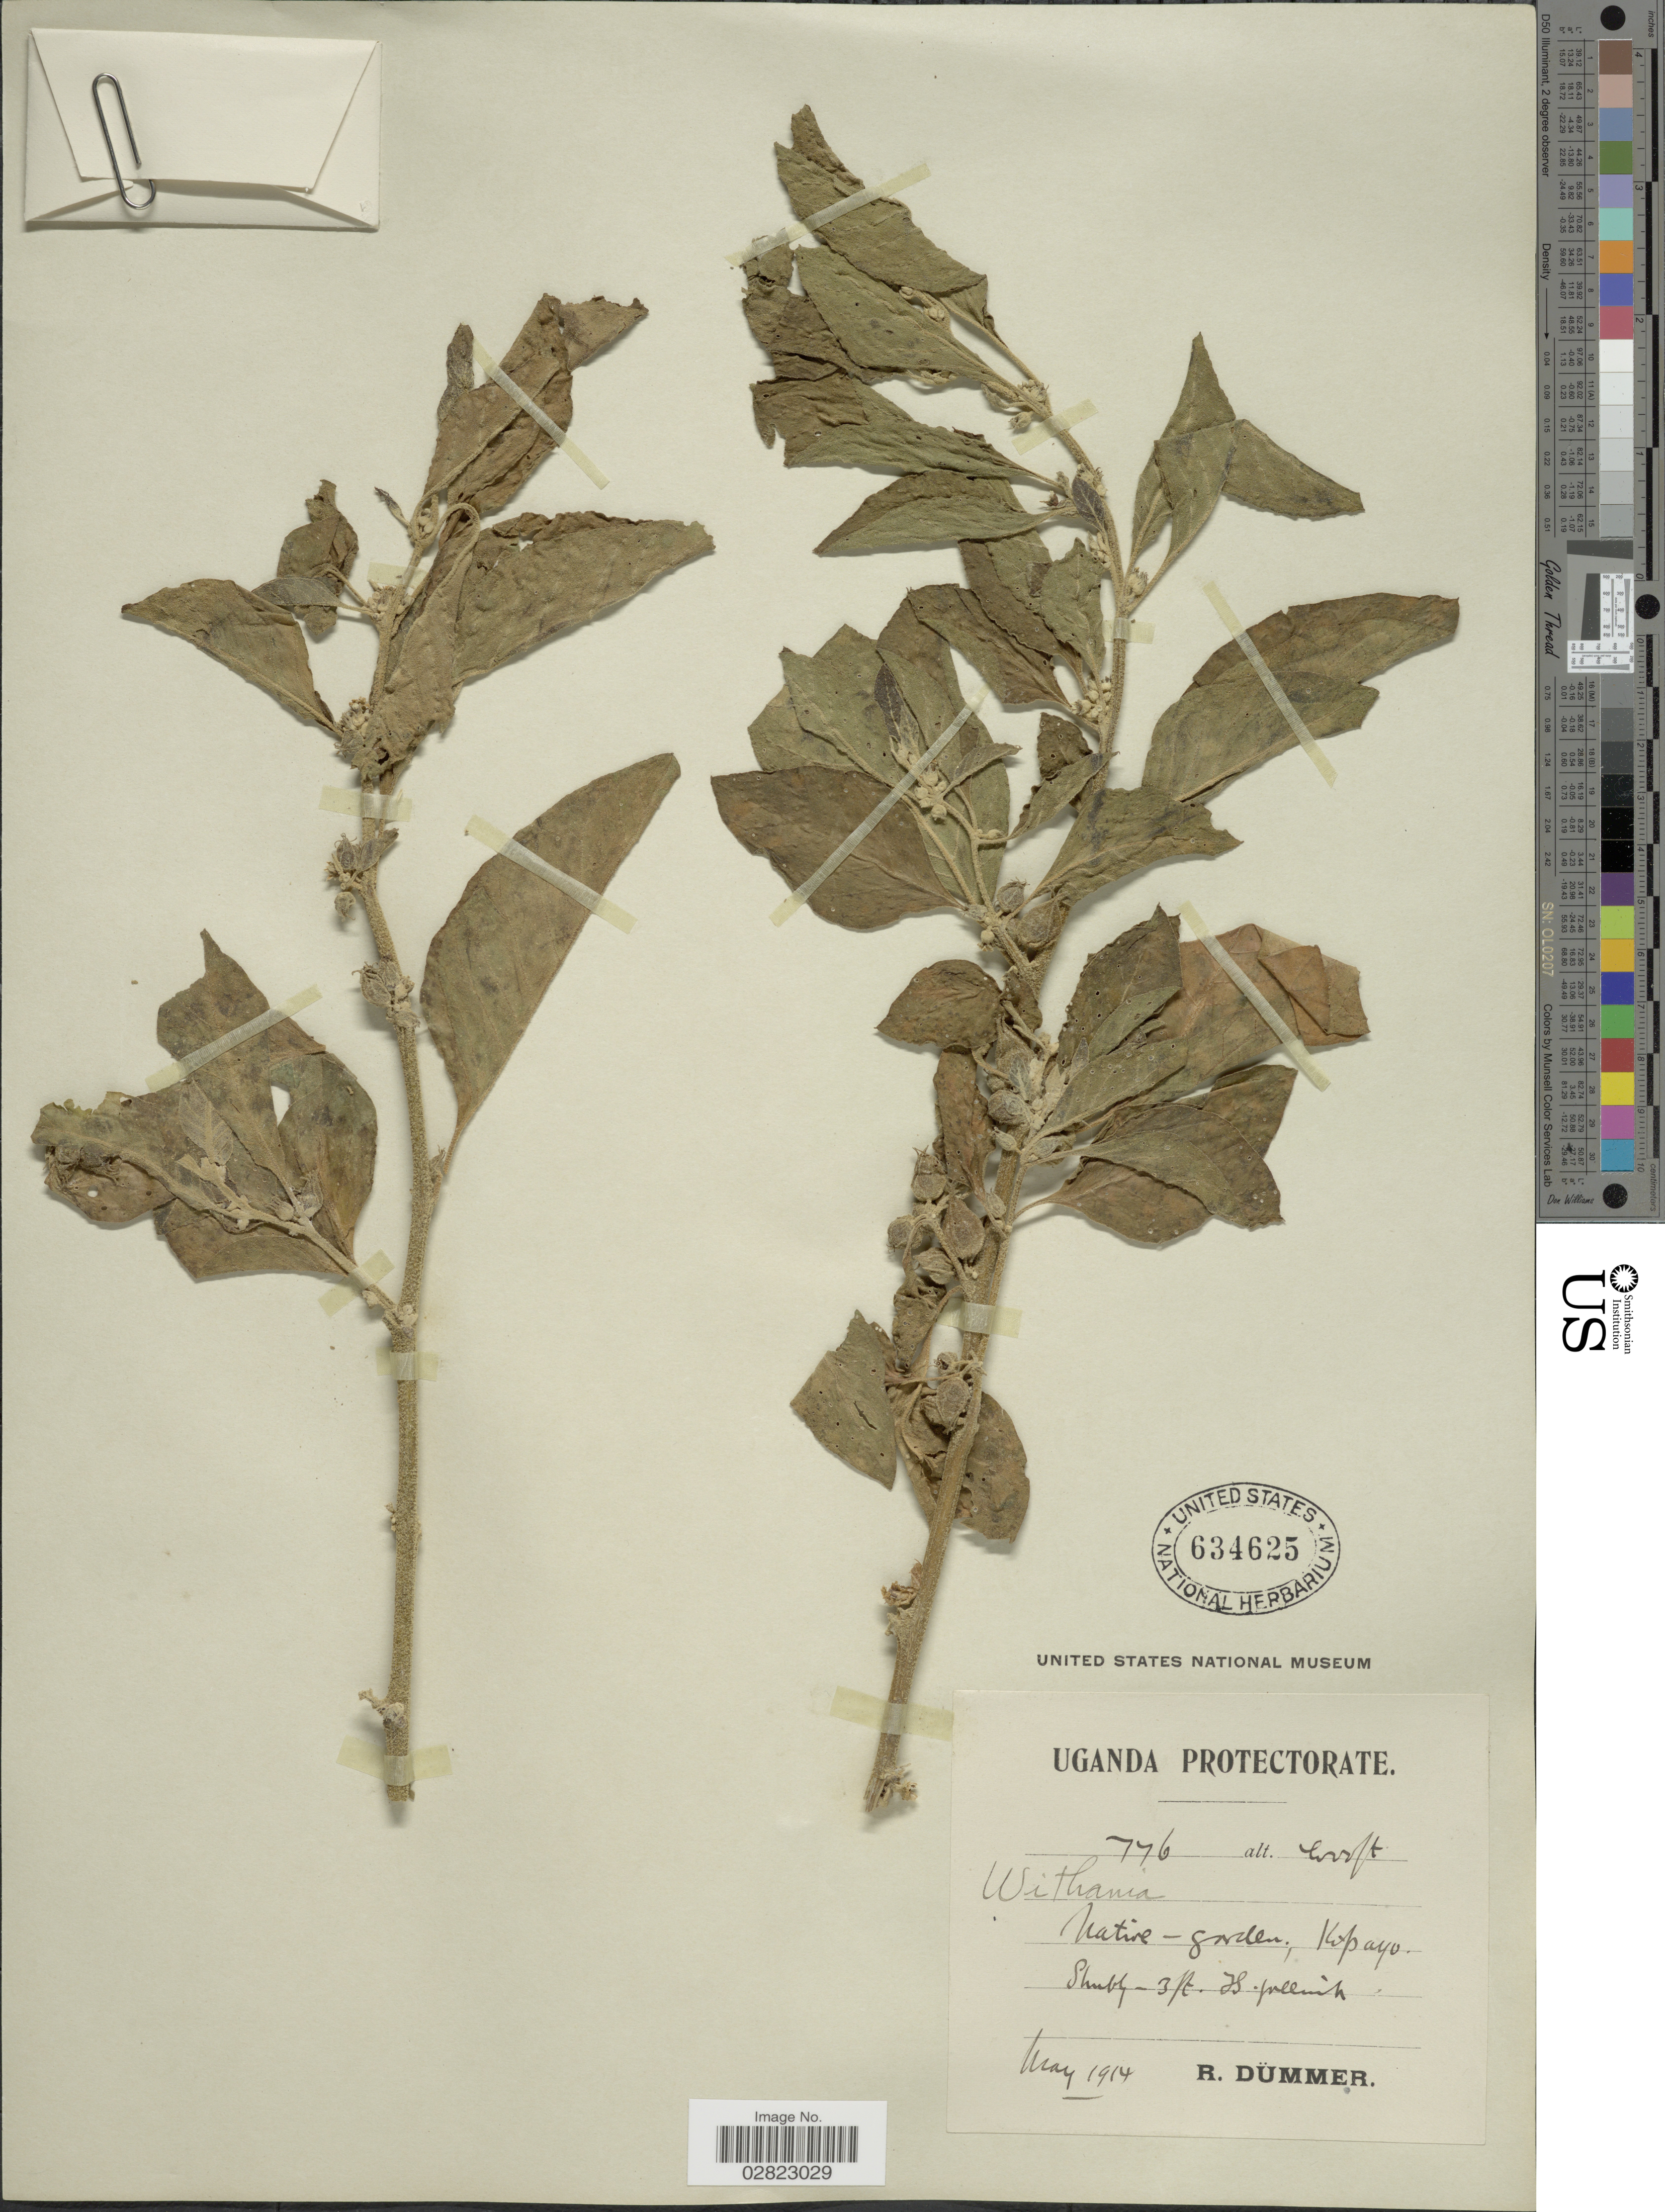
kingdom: Plantae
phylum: Tracheophyta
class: Magnoliopsida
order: Solanales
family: Solanaceae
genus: Withania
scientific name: Withania somnifera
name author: (L.) Dunal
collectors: R. A. Dümmer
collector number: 776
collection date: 1914-05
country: Uganda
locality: Uganda Protectorate. Native-garden, Kipayo.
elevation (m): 1219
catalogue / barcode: US 634625